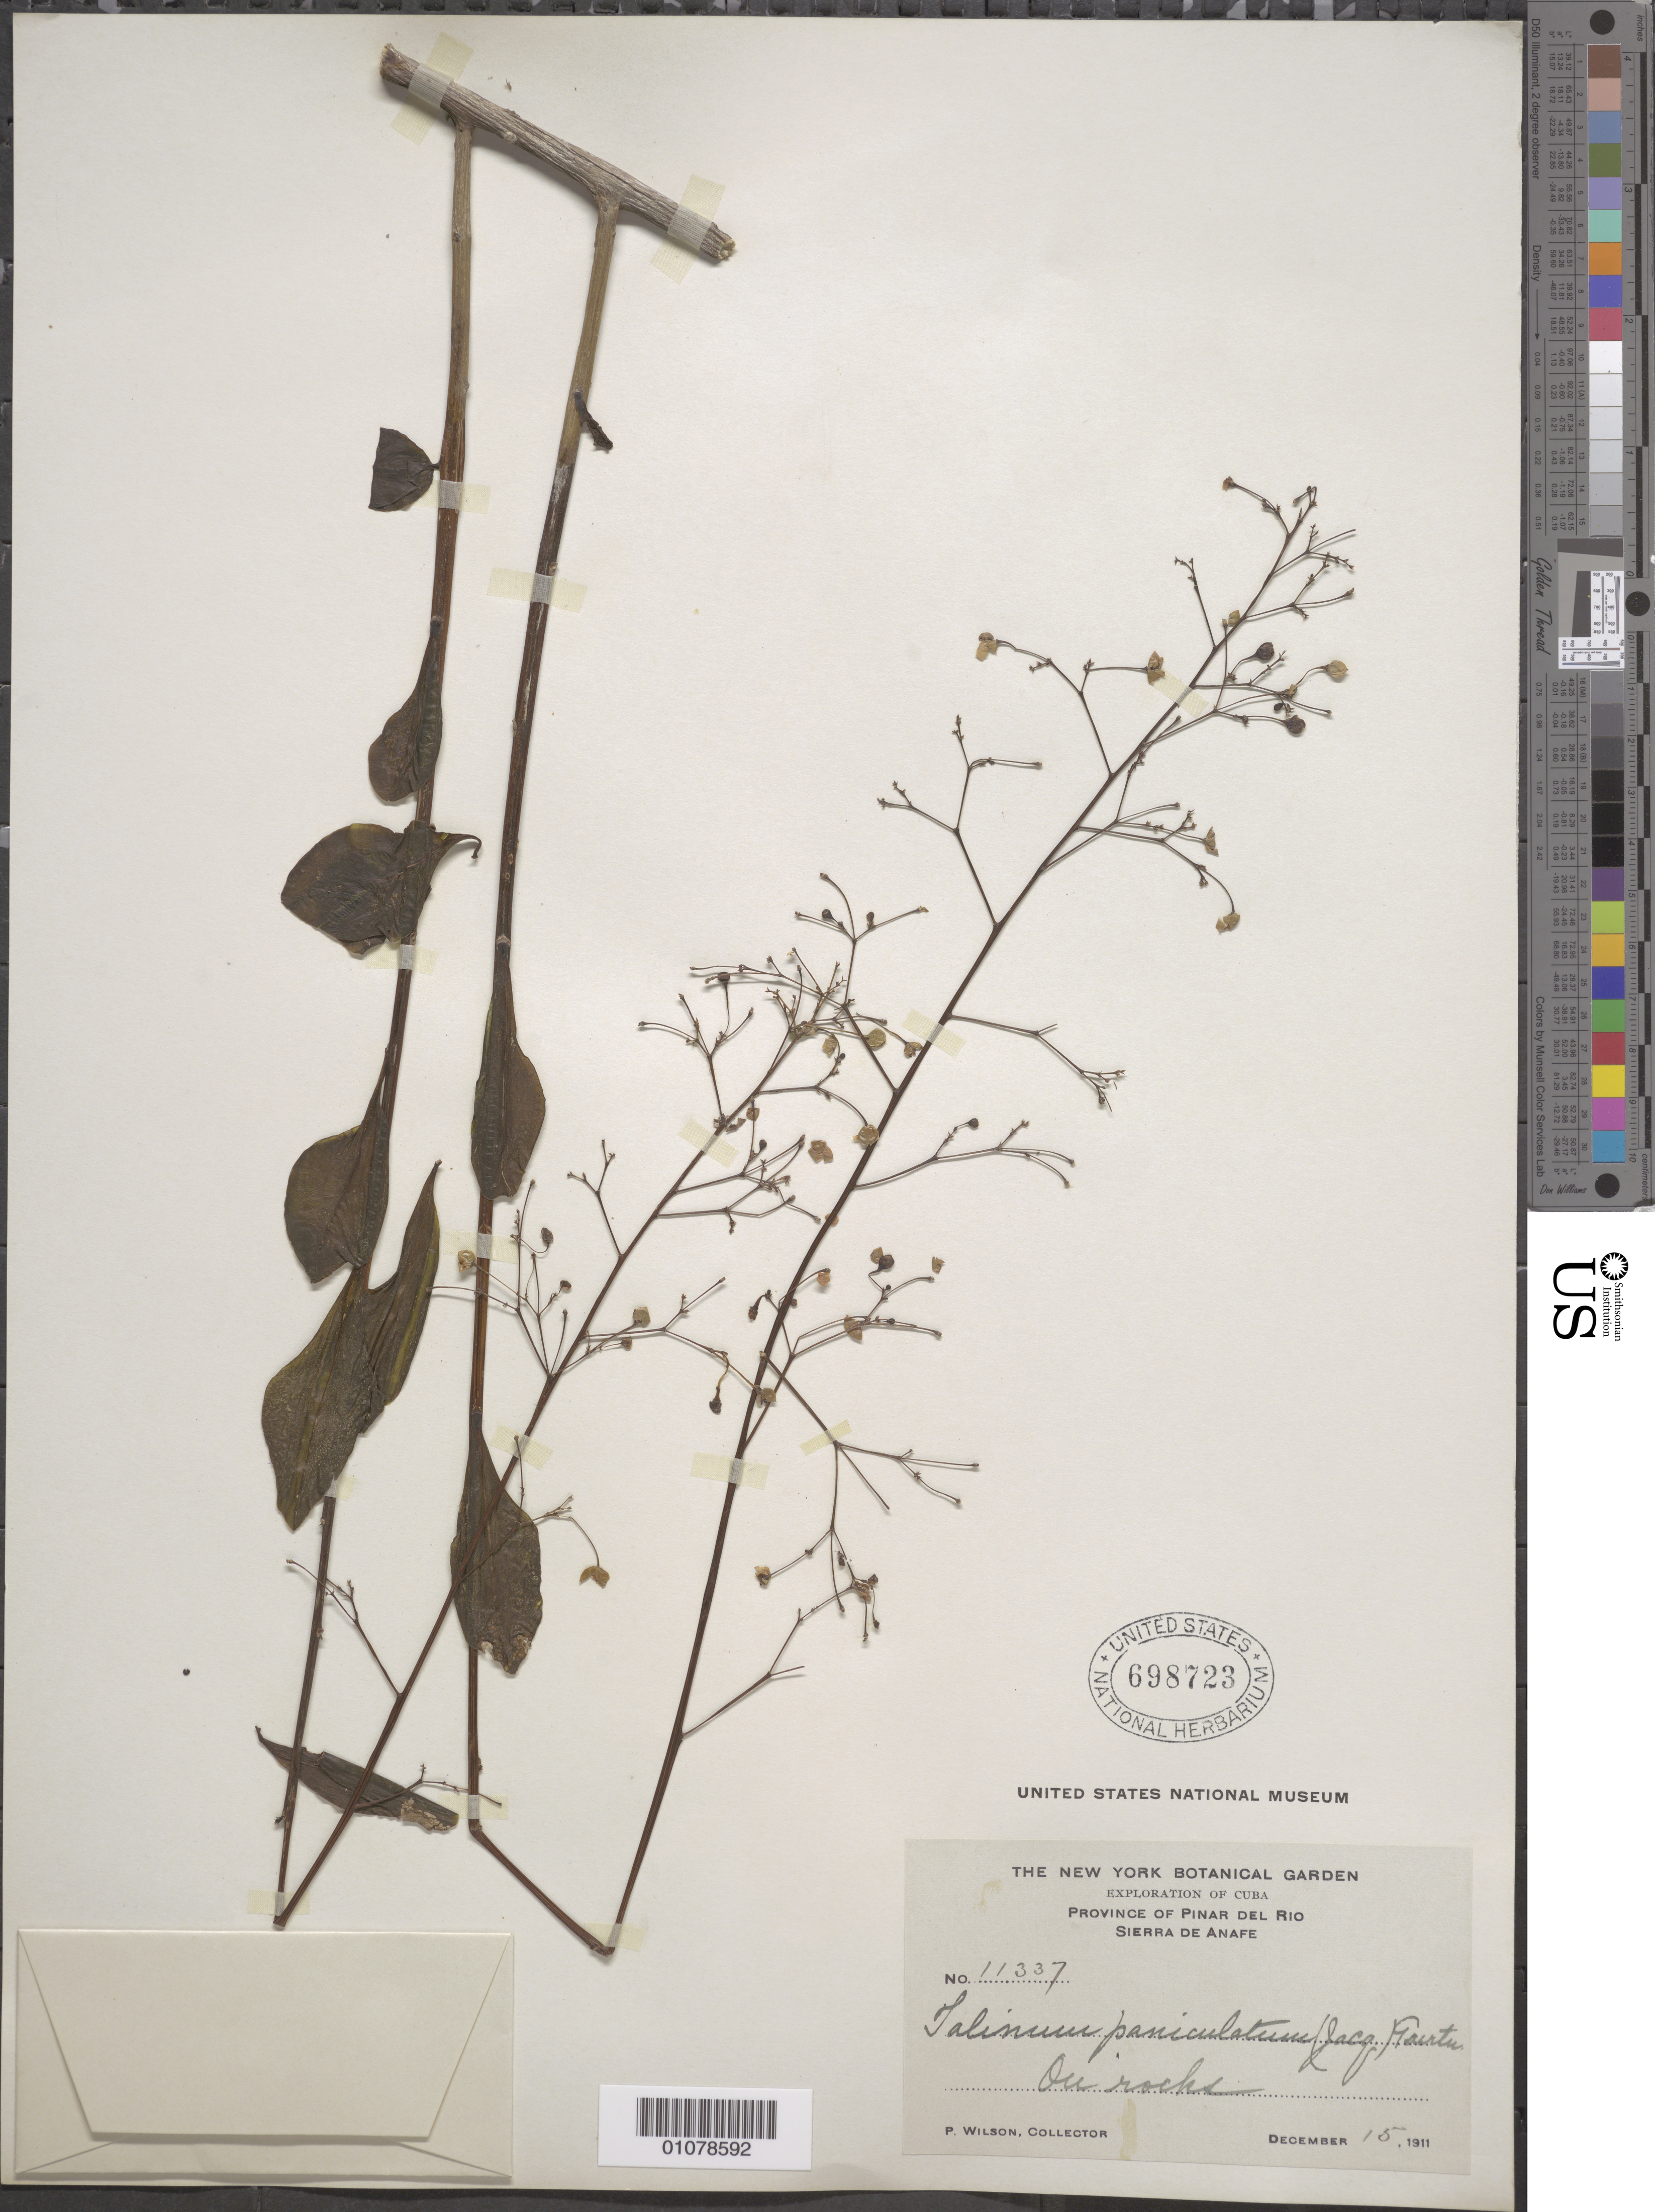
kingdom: Plantae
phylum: Tracheophyta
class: Magnoliopsida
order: Caryophyllales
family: Talinaceae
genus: Talinum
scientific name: Talinum paniculatum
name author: (Jacq.) Gaertn.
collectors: P. Wilson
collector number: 11337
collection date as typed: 15 Dec 1911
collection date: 1911-12-15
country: Cuba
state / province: Pinar del Rio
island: Cuba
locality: Province of Pinar del Rio, Sierra de Anafe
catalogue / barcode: US 698723